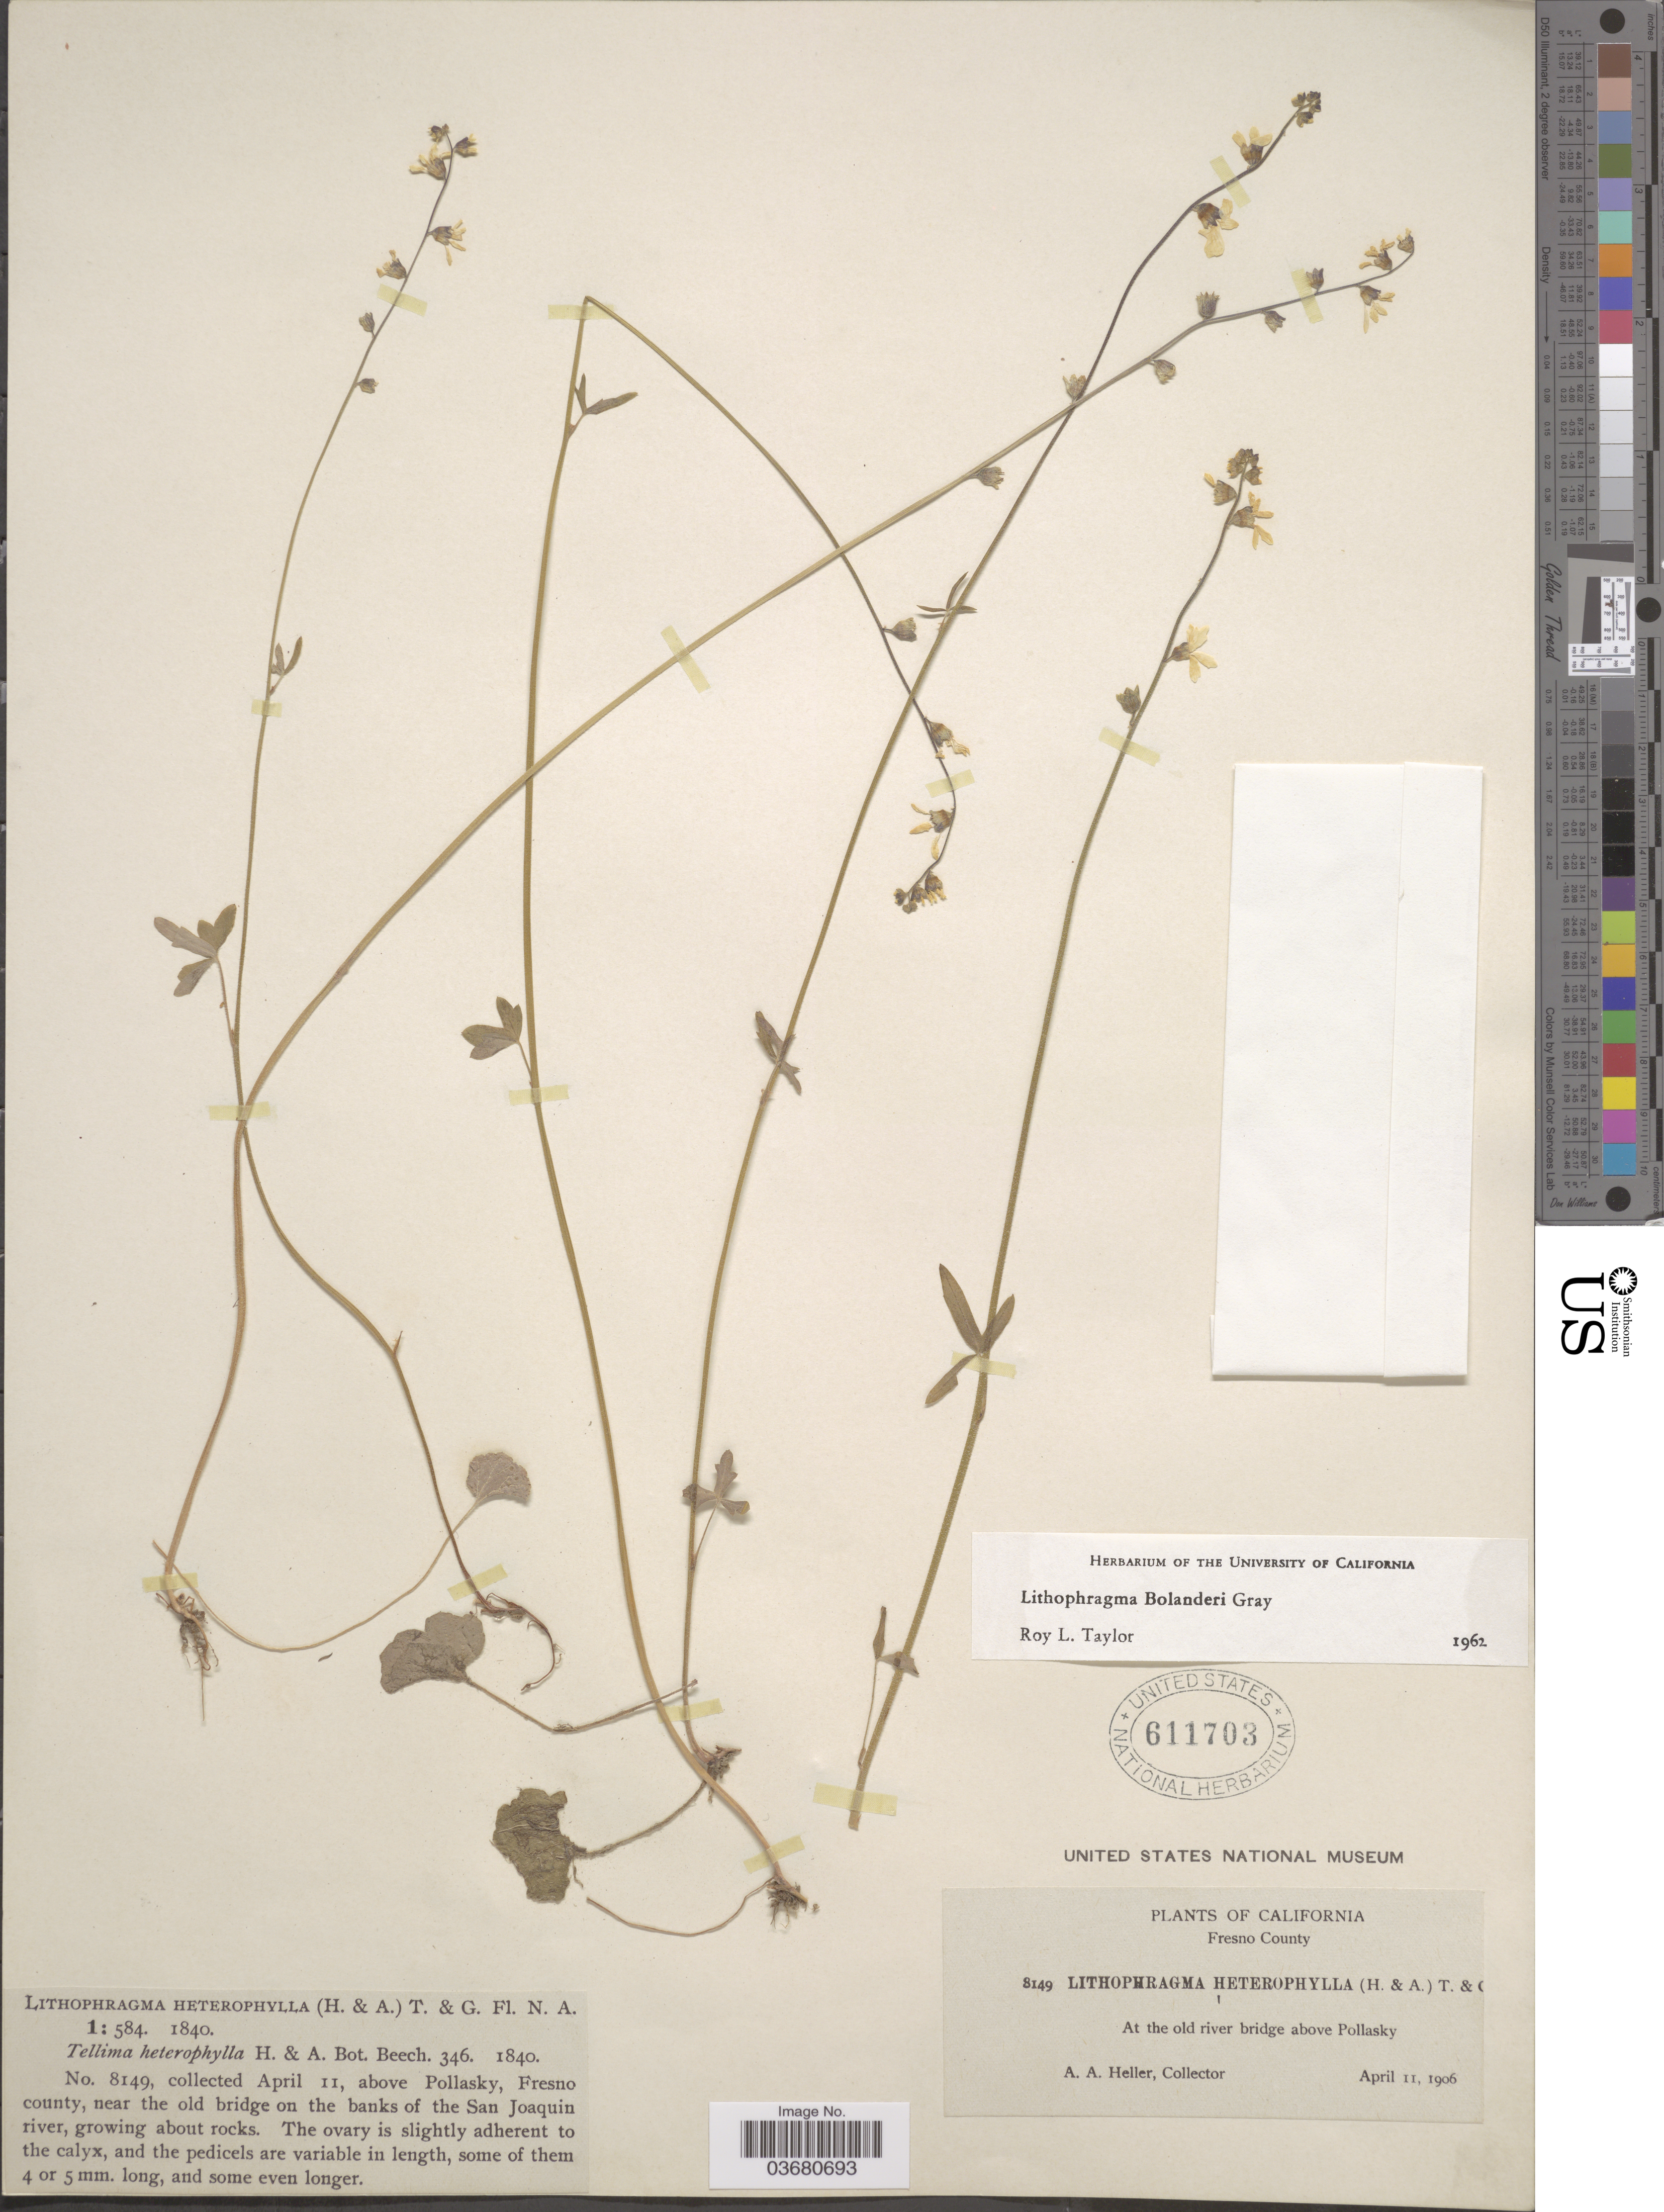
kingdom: Plantae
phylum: Tracheophyta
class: Magnoliopsida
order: Saxifragales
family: Saxifragaceae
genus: Lithophragma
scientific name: Lithophragma bolanderi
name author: A. Gray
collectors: A. A. Heller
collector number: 8149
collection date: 1906-04-11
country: United States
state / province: California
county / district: Fresno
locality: Fresno County. At the old river bridge above Pollasky. Above Pollasky, Fresno county, near the old bridge on the banks of the San Joaquin river, about rocks.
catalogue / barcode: US 611703